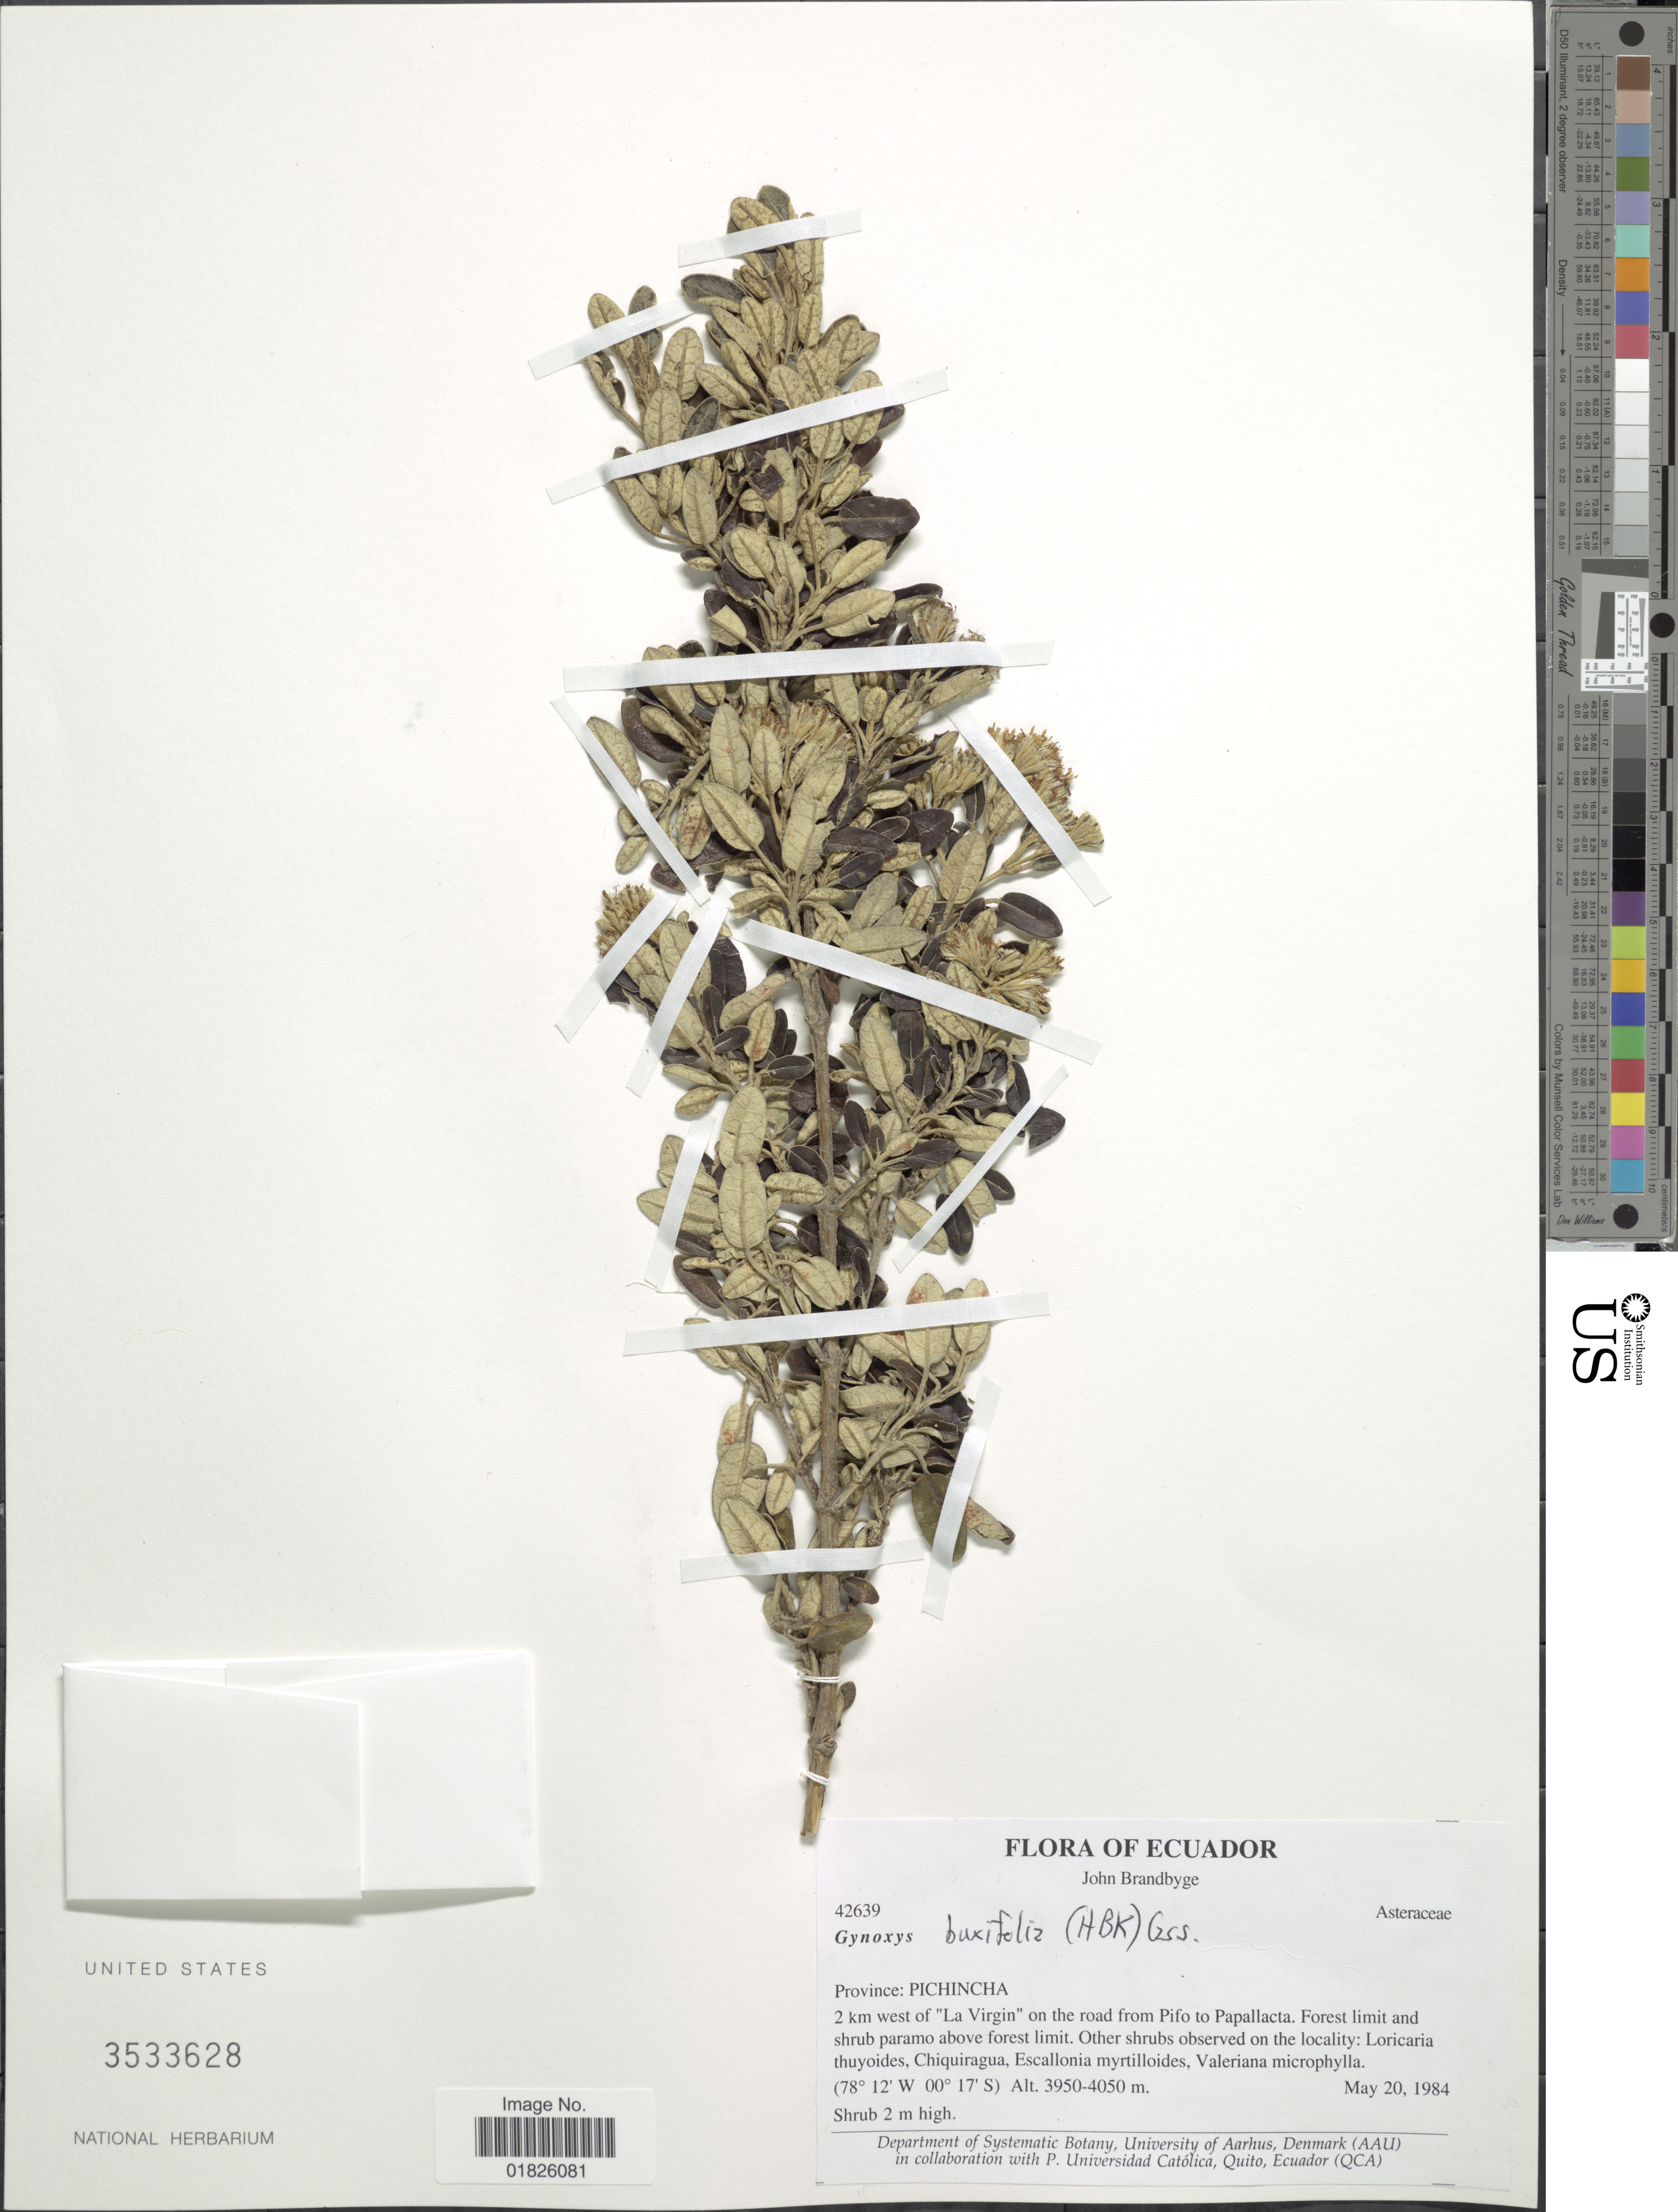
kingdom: Plantae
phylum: Tracheophyta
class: Magnoliopsida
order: Asterales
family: Asteraceae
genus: Gynoxys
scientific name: Gynoxys buxifolia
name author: (Kunth) Cass.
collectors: J. Brandbyge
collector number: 42639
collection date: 1984-05-20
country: Ecuador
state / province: Pichincha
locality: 2 km west of "La Virgin" on the road from Pifo to Papallacta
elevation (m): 3950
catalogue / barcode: US 3533628